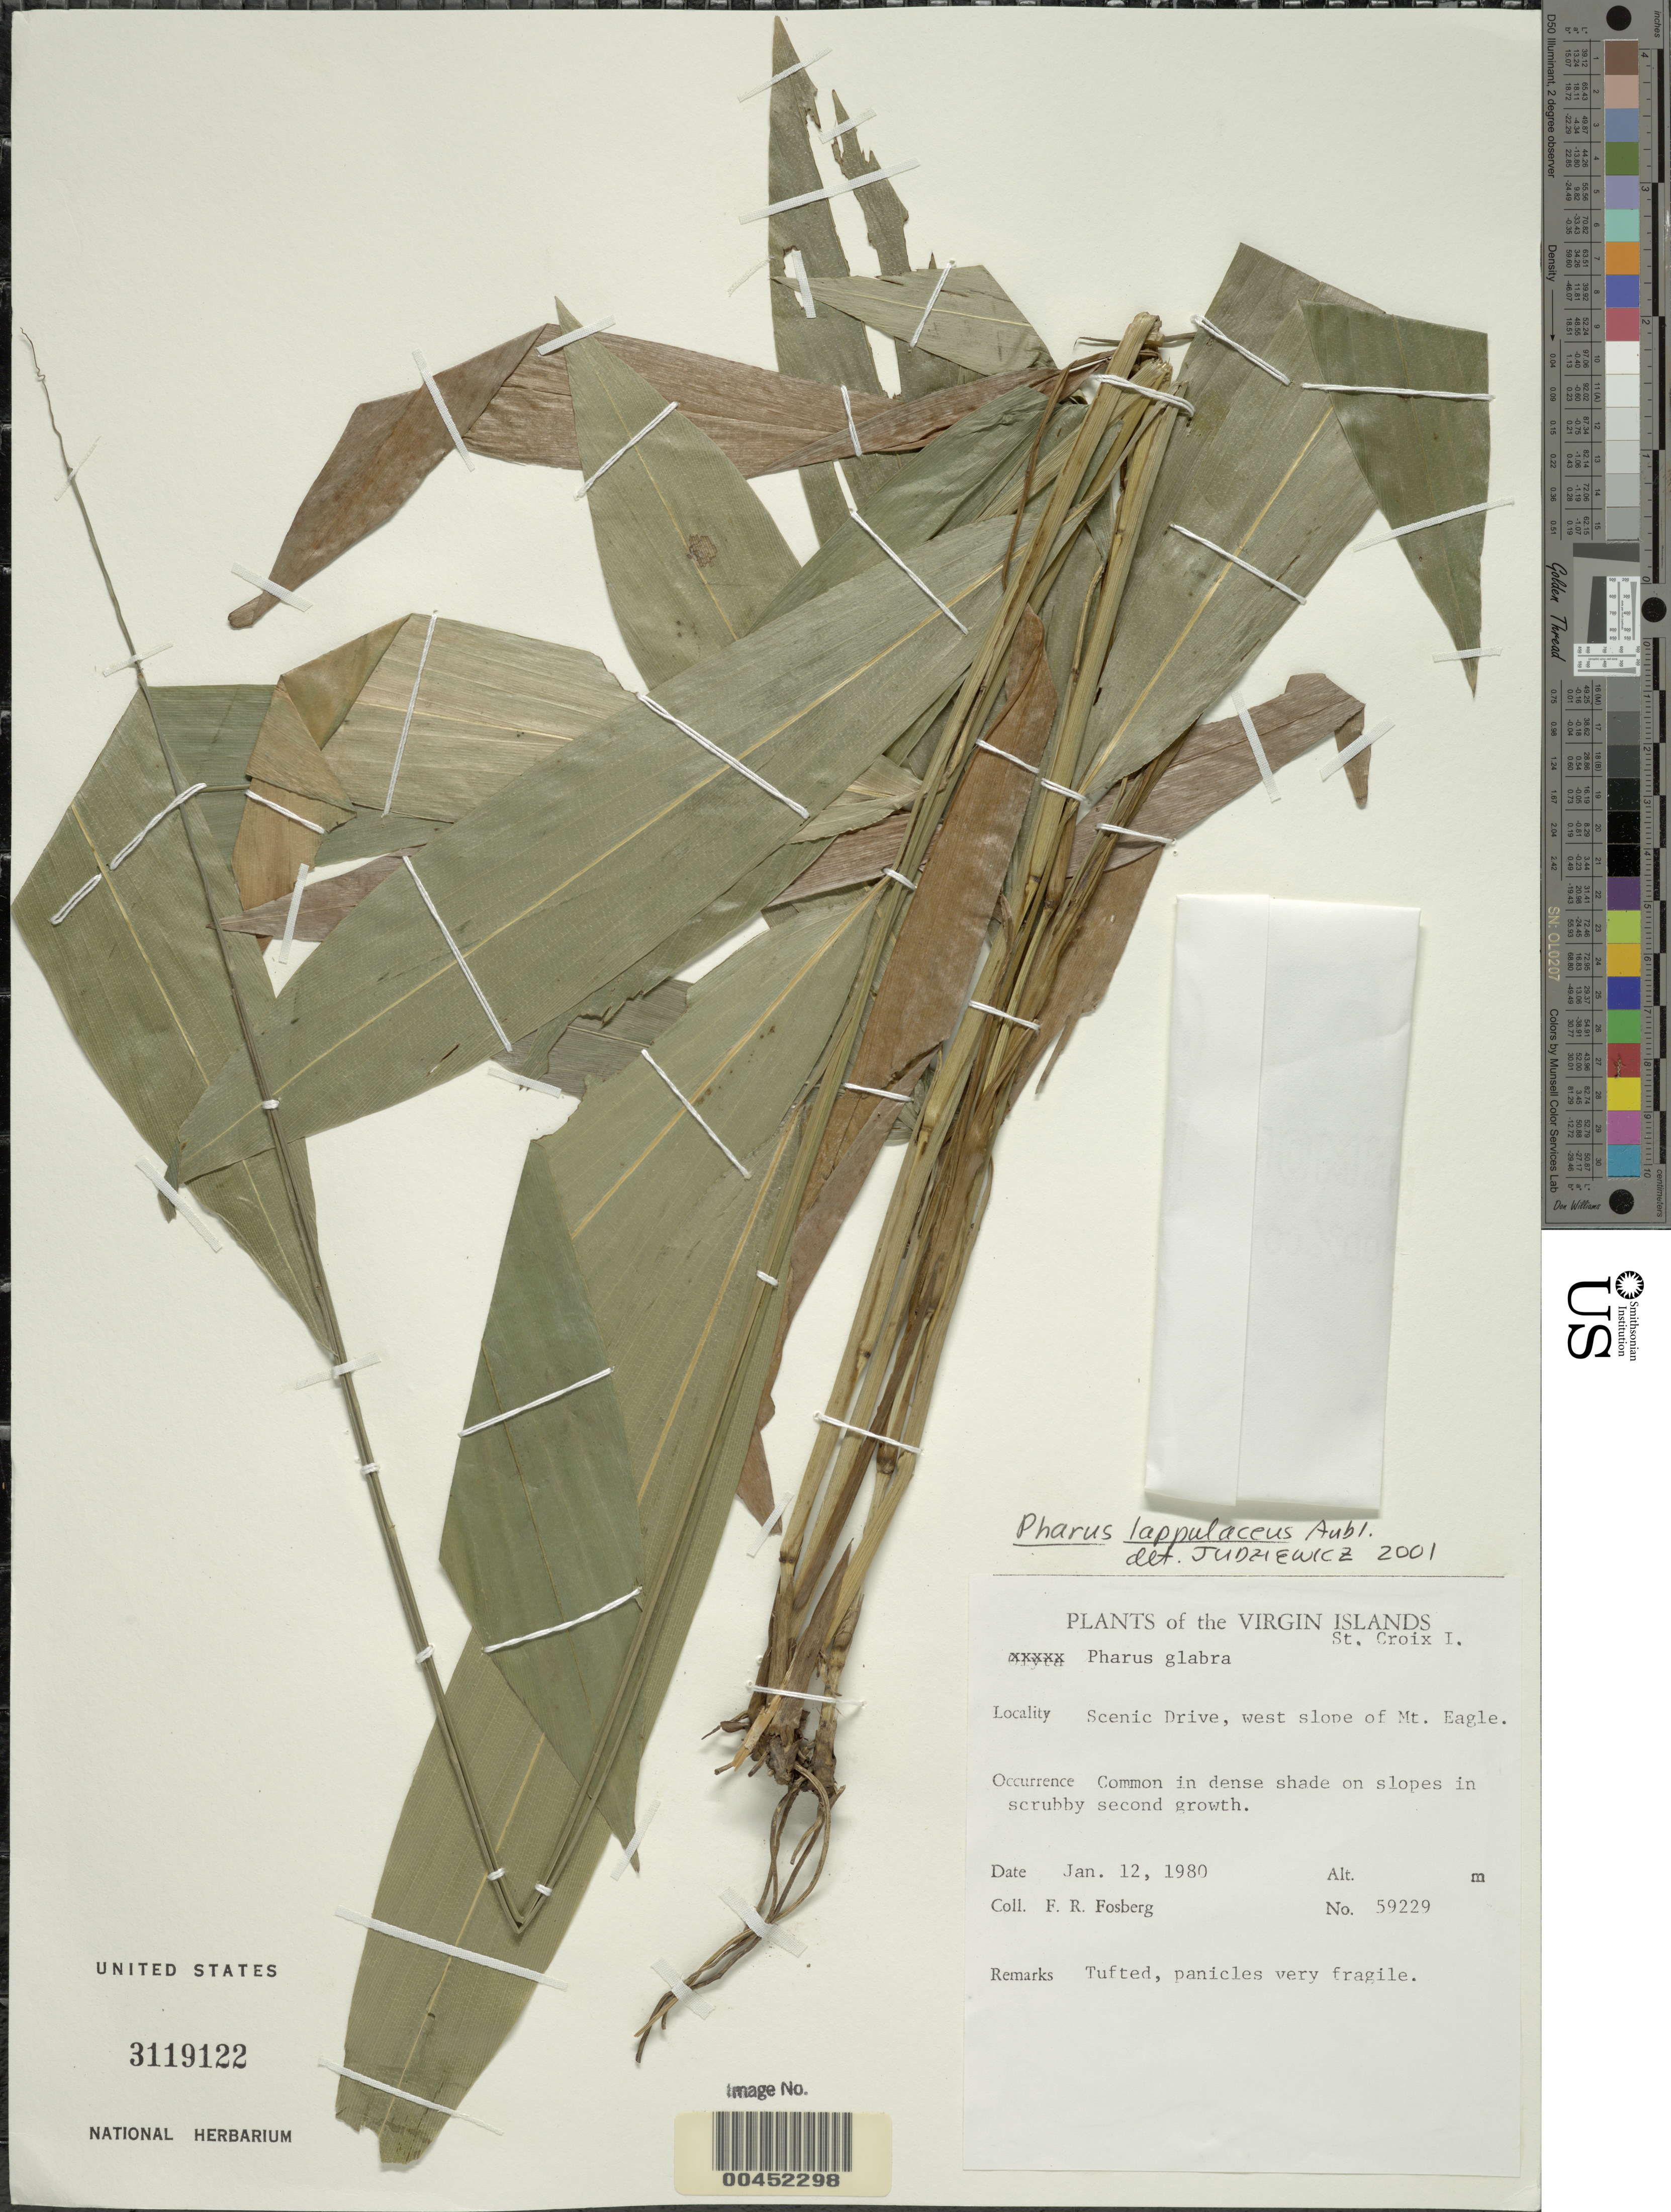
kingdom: Plantae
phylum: Tracheophyta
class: Liliopsida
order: Poales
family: Poaceae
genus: Pharus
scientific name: Pharus lappulaceus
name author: Aubl.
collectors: F. R. Fosberg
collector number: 59229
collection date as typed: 12 Jan 1980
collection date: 1980-01-12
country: U.S. Virgin Islands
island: St. Croix Island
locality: Scenic drive, w slope of mt. eagle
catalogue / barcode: US 3119122